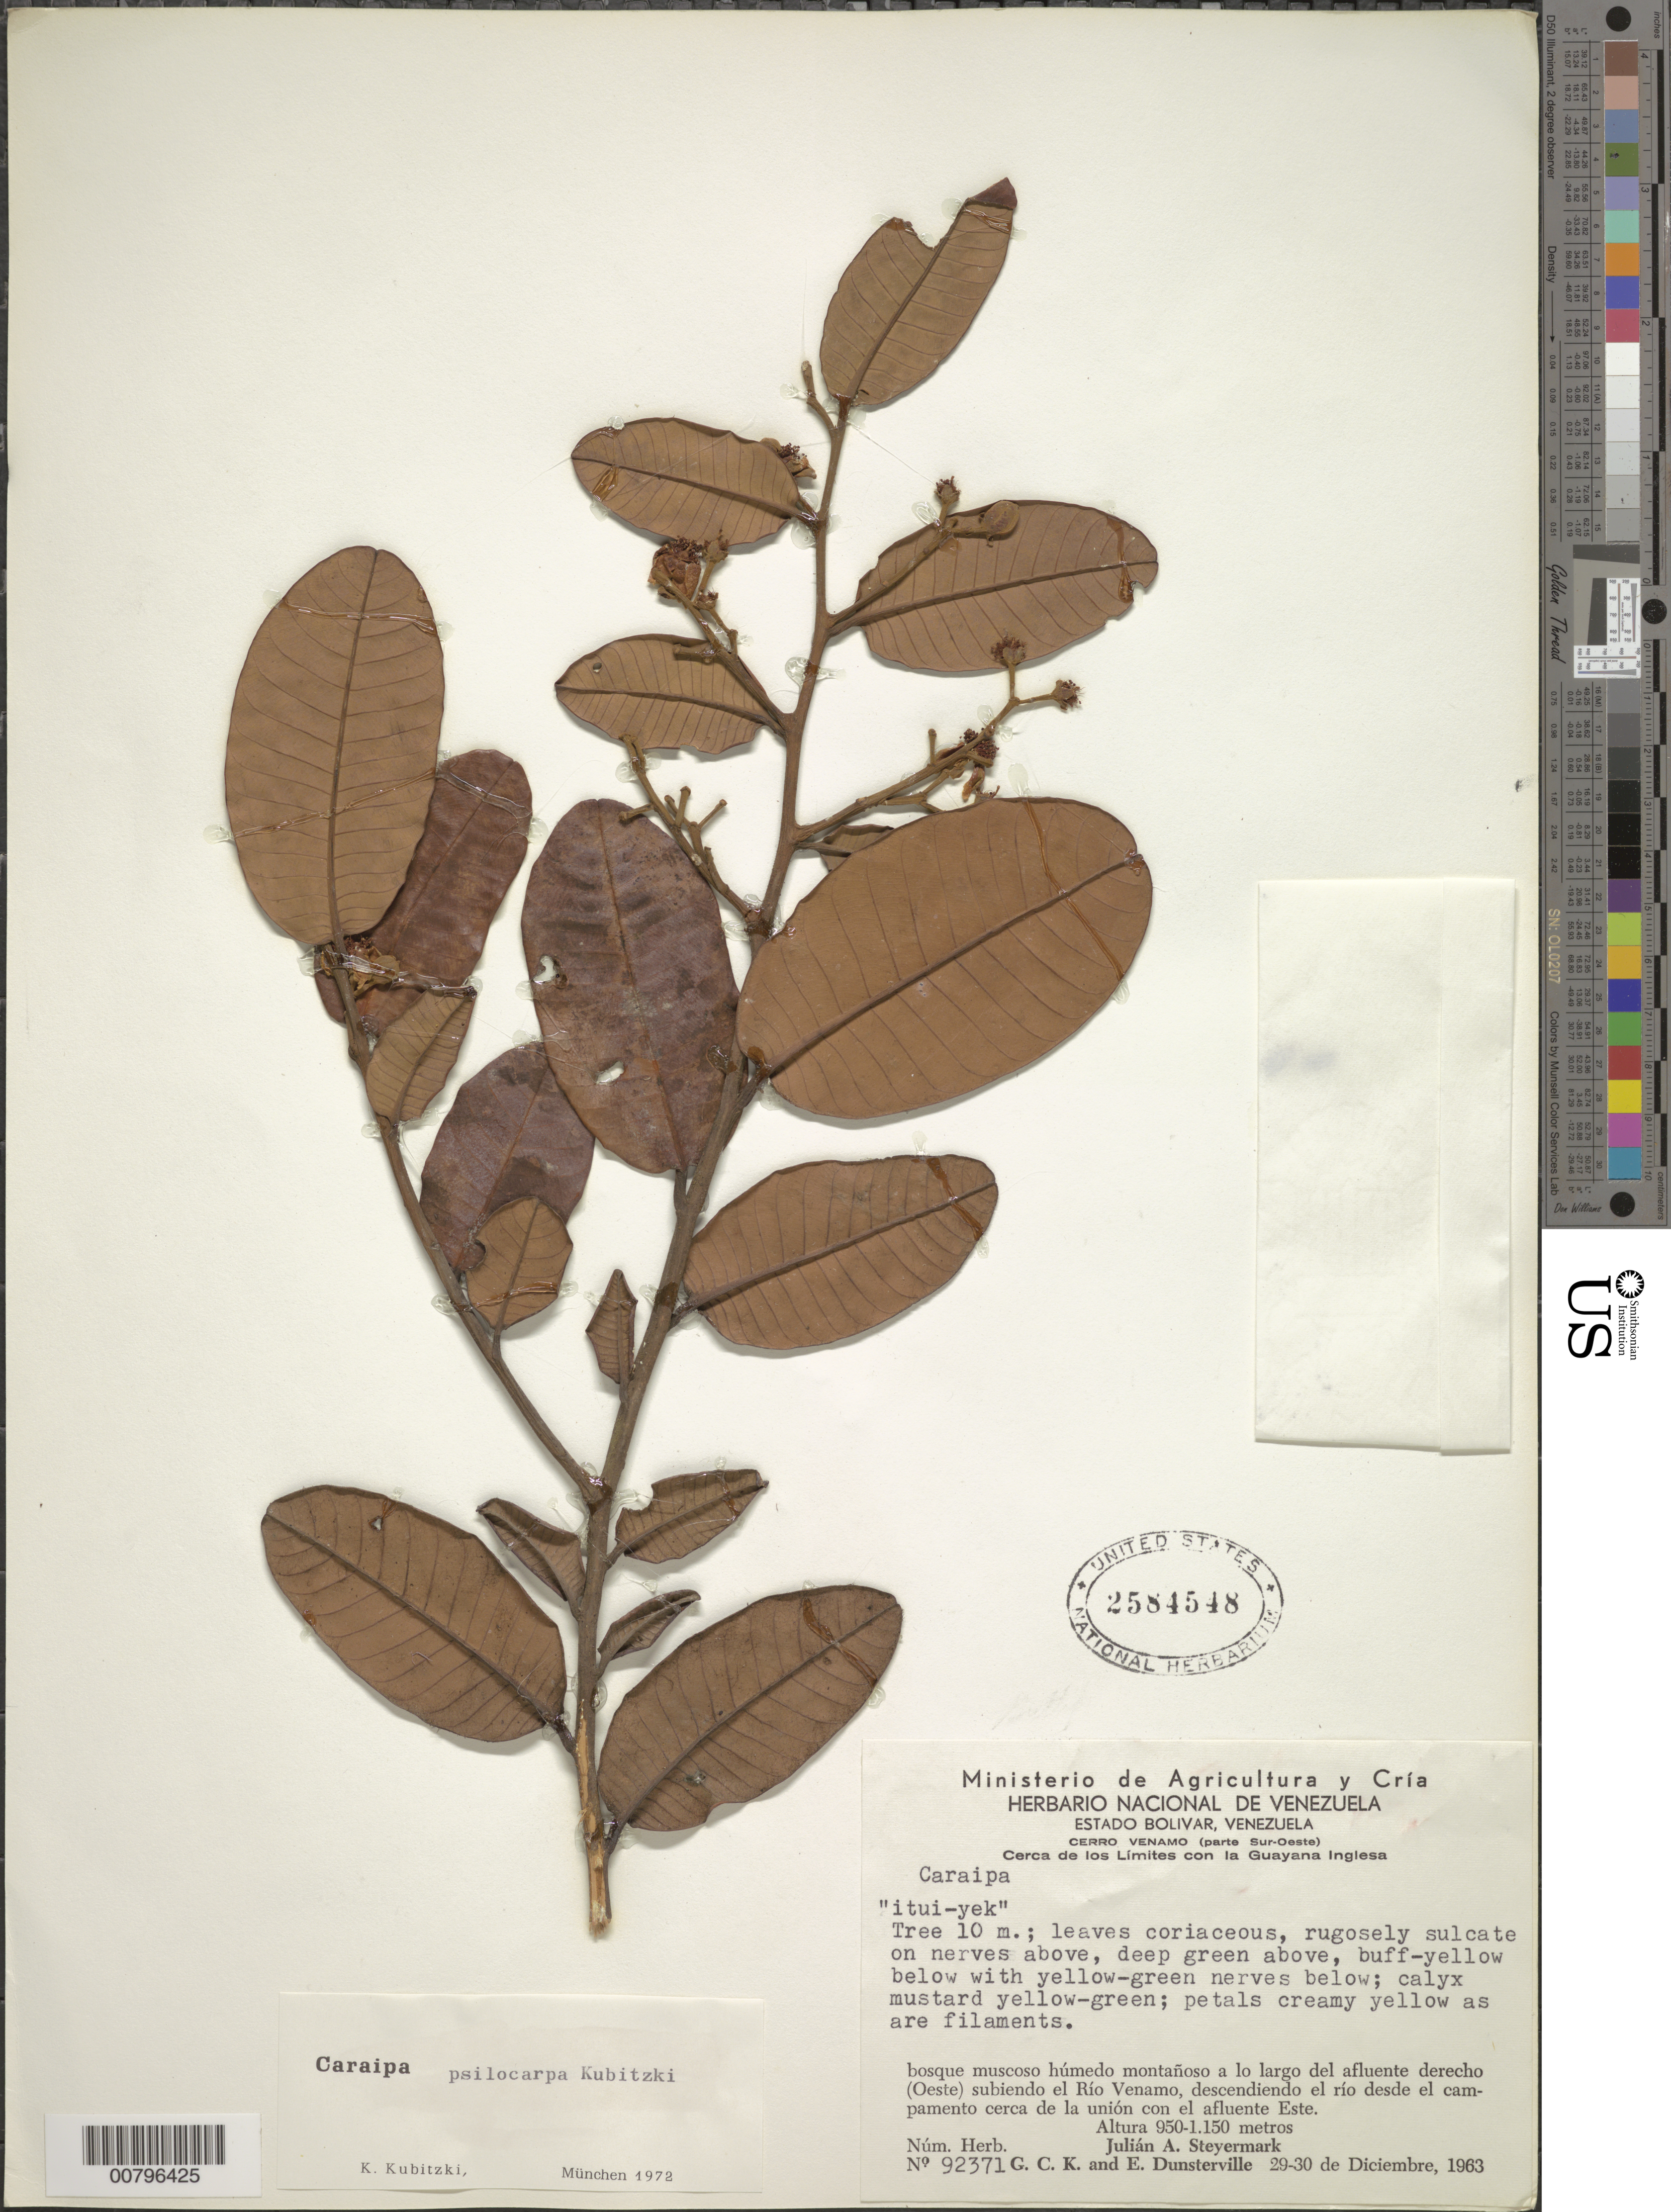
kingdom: Plantae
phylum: Tracheophyta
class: Magnoliopsida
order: Malpighiales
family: Calophyllaceae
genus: Caraipa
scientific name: Caraipa psilocarpa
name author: Kubitzki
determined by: (M) Universitat Munchen, Institut fur Systematische Botanik (GERMANY)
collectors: J. Steyermark, G. C. K. Dunsterville & E. Dunsterville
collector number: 92371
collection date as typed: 29-Dec-63 to 30-Dec-63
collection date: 1963-12-29/1963-12-30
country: Venezuela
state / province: Bolívar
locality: Cerro Venamo, Río Venamo, descendiendo el río desde el campamento cerca de la union con el afluente Este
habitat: Bosque muscoso humedo montanoso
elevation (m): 950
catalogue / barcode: US 2584548